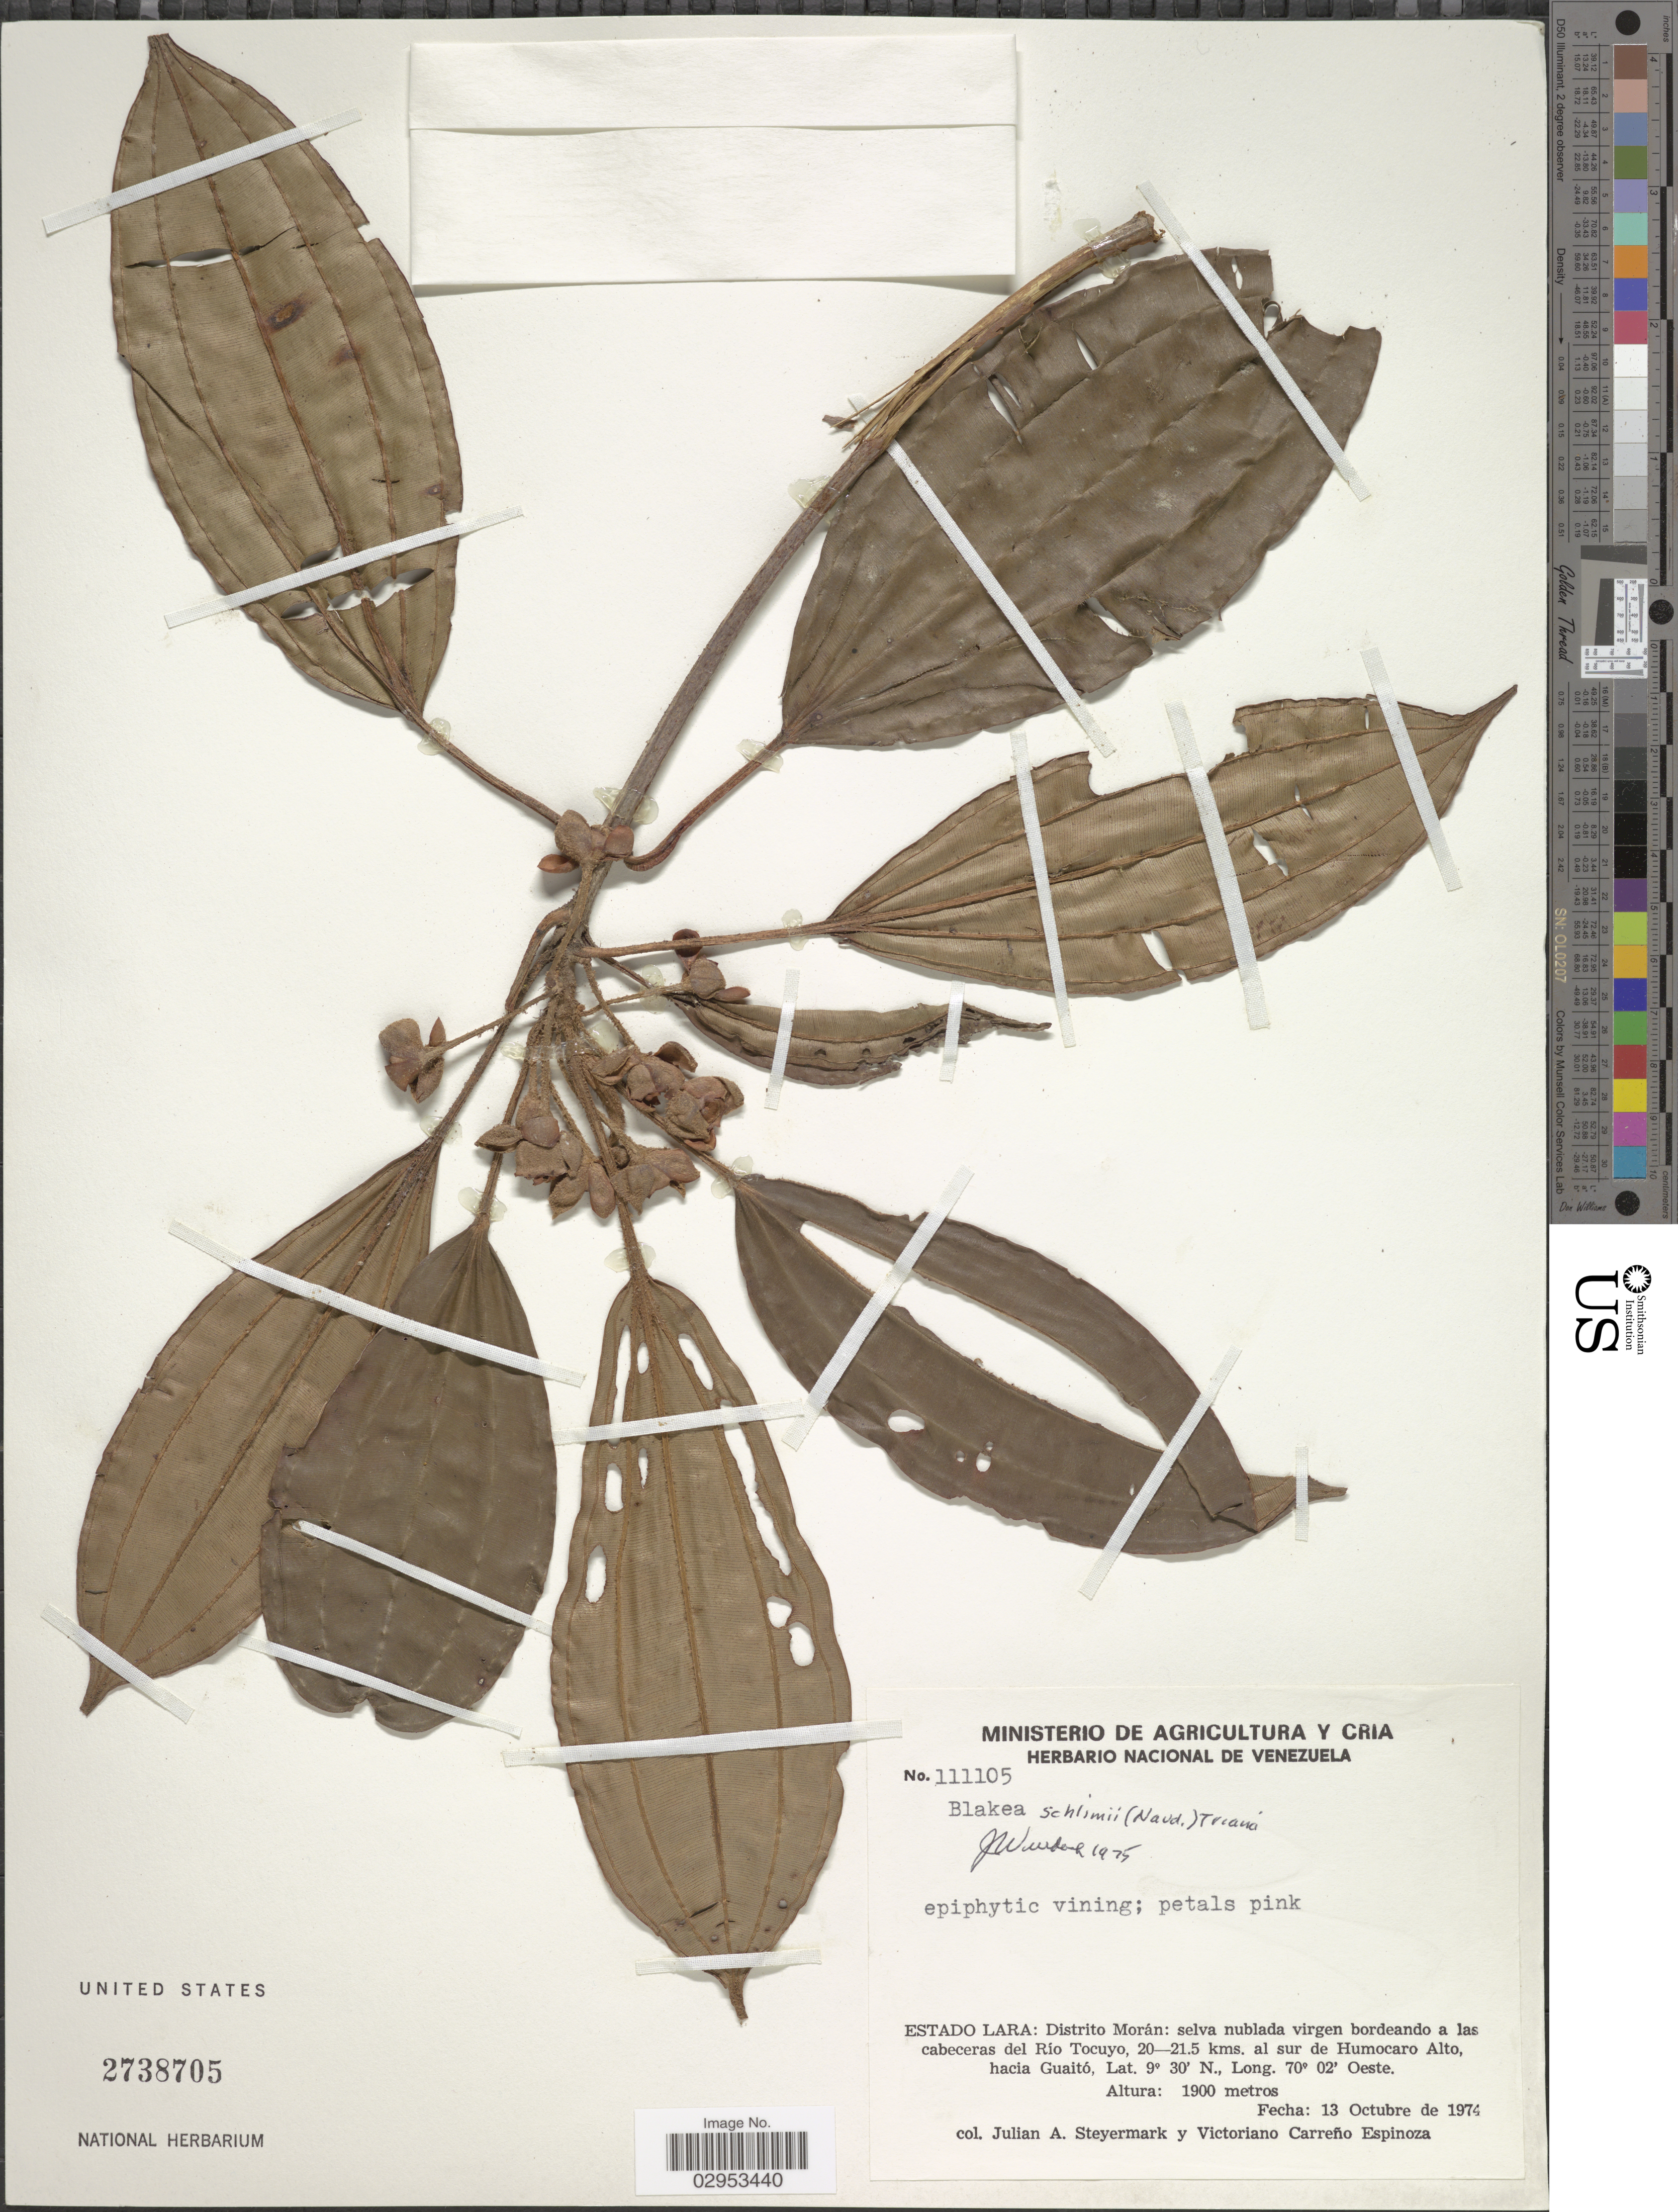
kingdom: Plantae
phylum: Tracheophyta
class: Magnoliopsida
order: Myrtales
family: Melastomataceae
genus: Blakea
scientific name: Blakea schlimii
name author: (Naudin) Triana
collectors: J. Steyermark & V. Carreño E.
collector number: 111105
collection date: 1974-10-13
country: Venezuela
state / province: Lara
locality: Distrito Morán: selva nublada virgen bordeando a las cabeceras del Río Tocuyo, 20-21.5 kms. al sur de Humocaro alto, hacia Guaitó.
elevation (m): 1900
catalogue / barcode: US 2738705